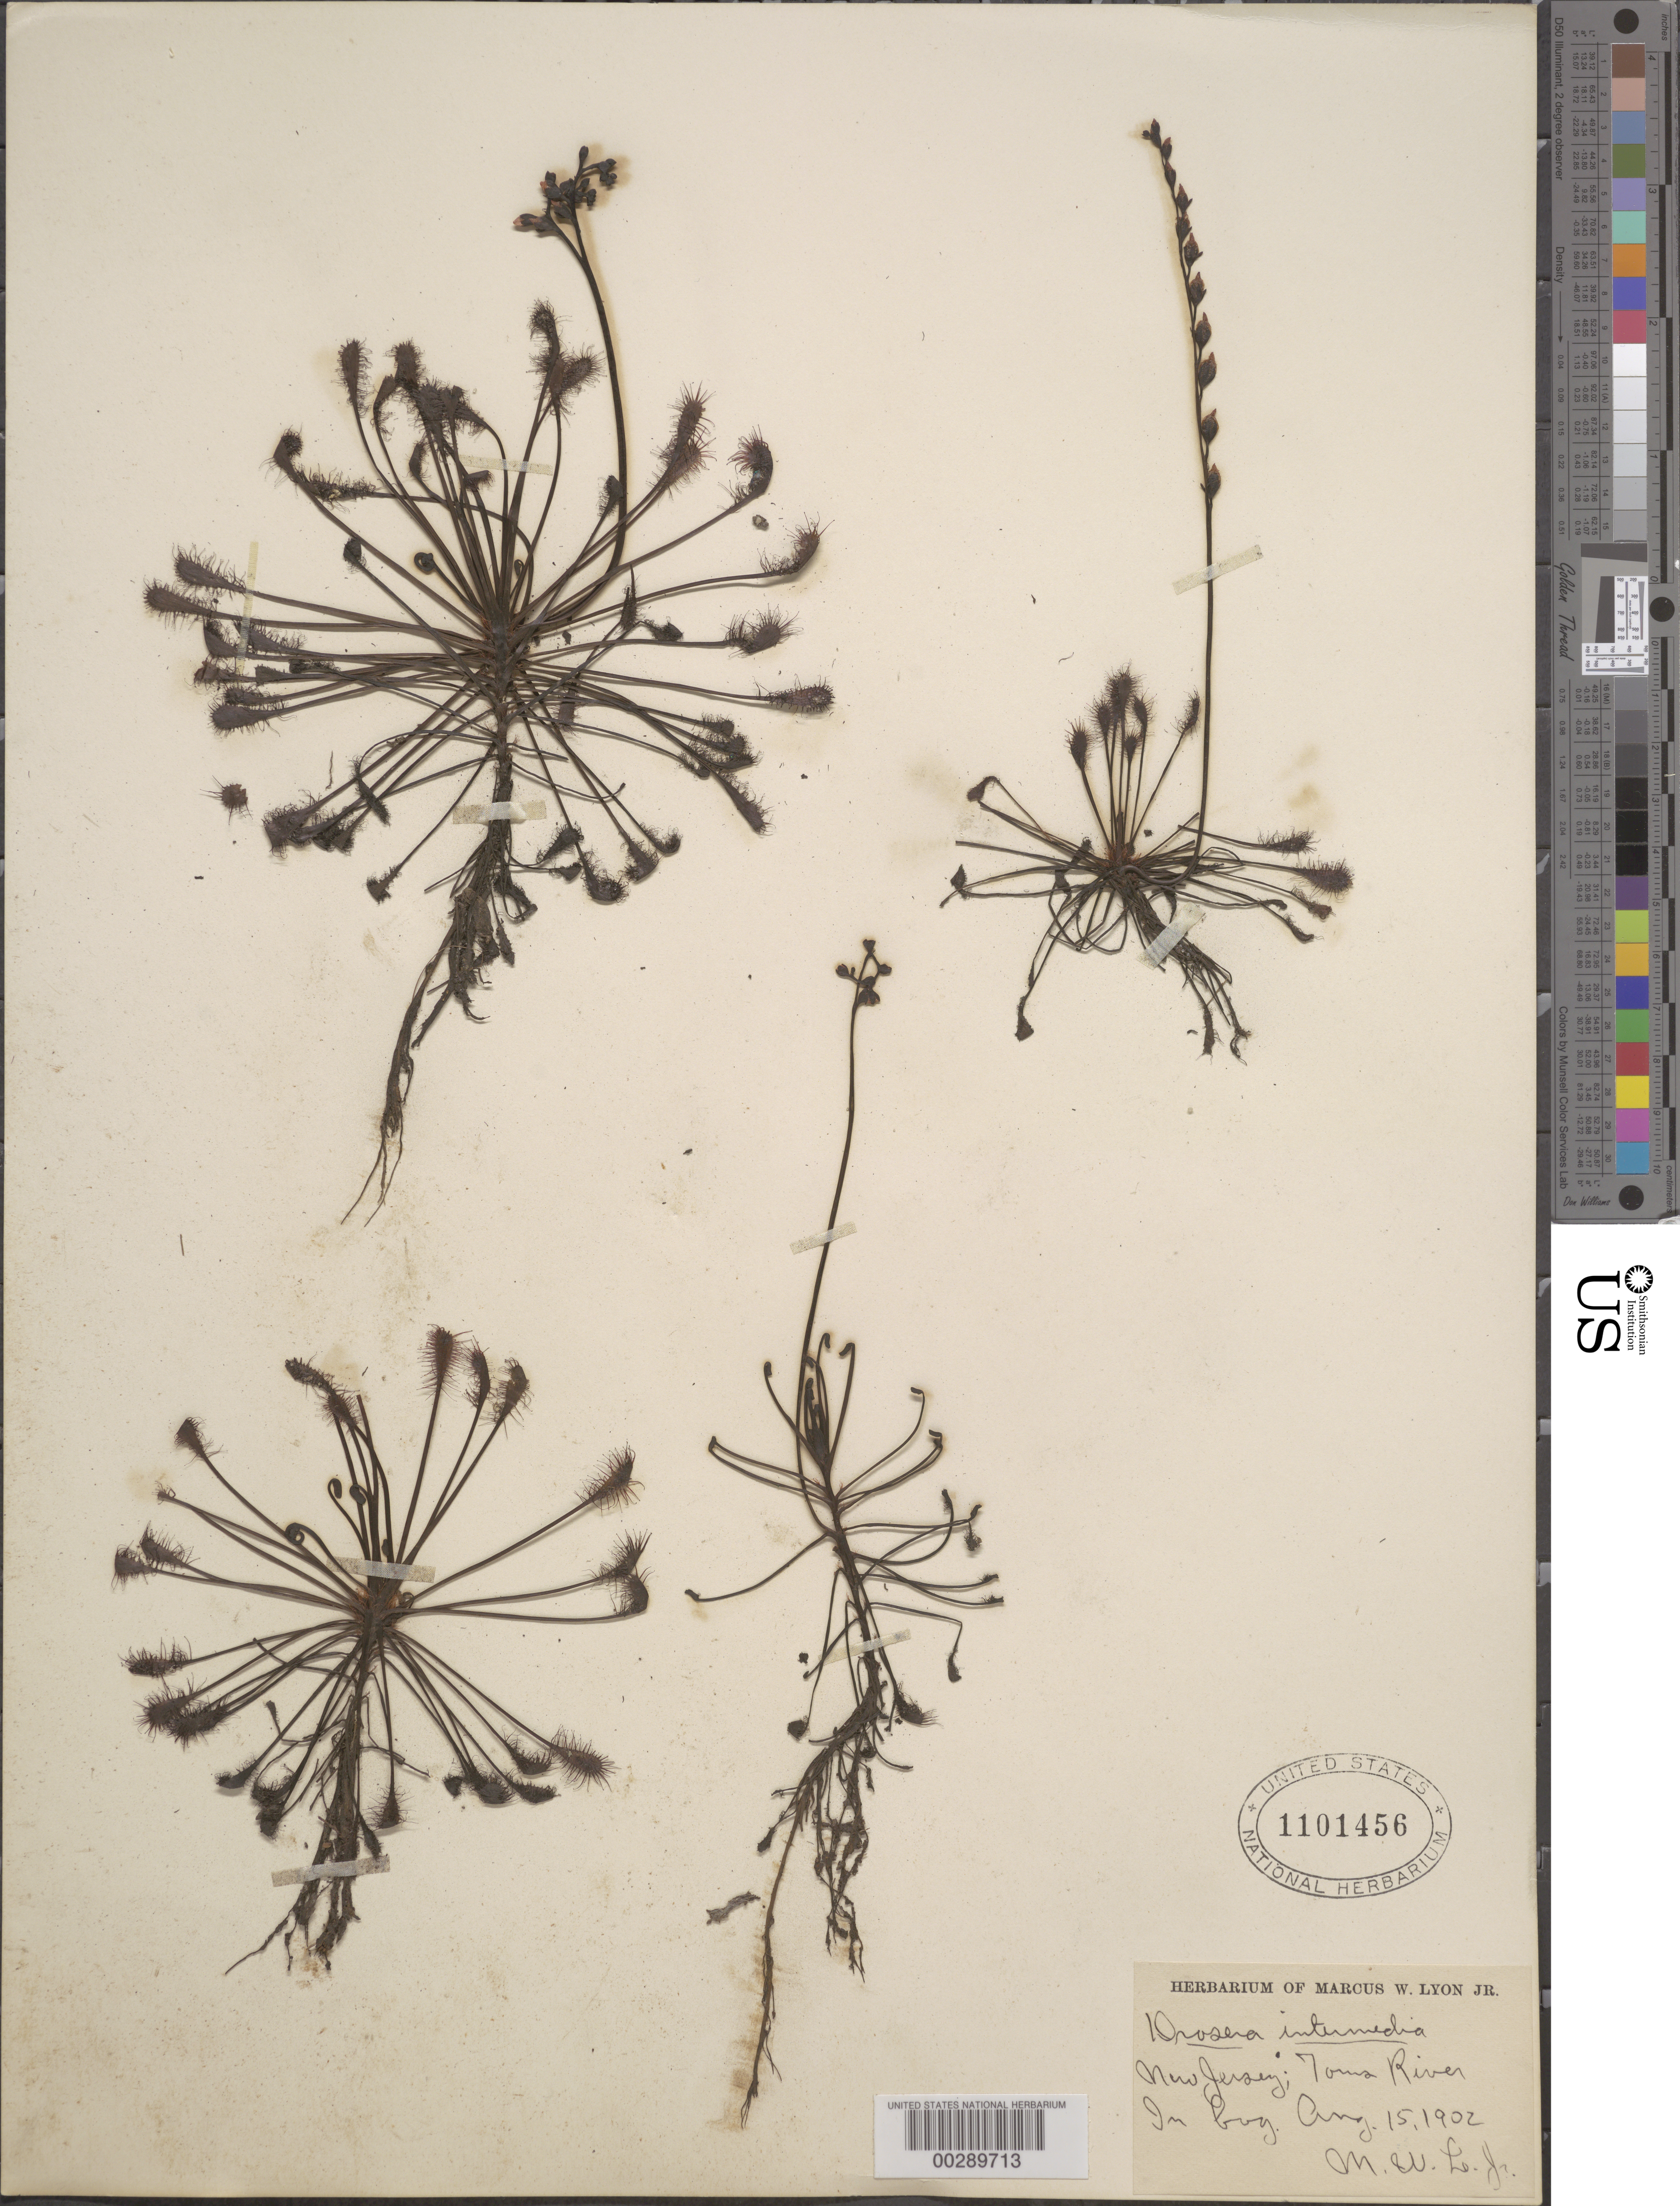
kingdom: Plantae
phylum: Tracheophyta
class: Magnoliopsida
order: Caryophyllales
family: Droseraceae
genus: Drosera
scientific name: Drosera intermedia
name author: Hayne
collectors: M. W. Lyon Jr.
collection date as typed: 15 Aug 1902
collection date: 1902-08-15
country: United States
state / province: New Jersey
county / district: Ocean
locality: Tom's river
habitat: Bog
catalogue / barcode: US 1101456